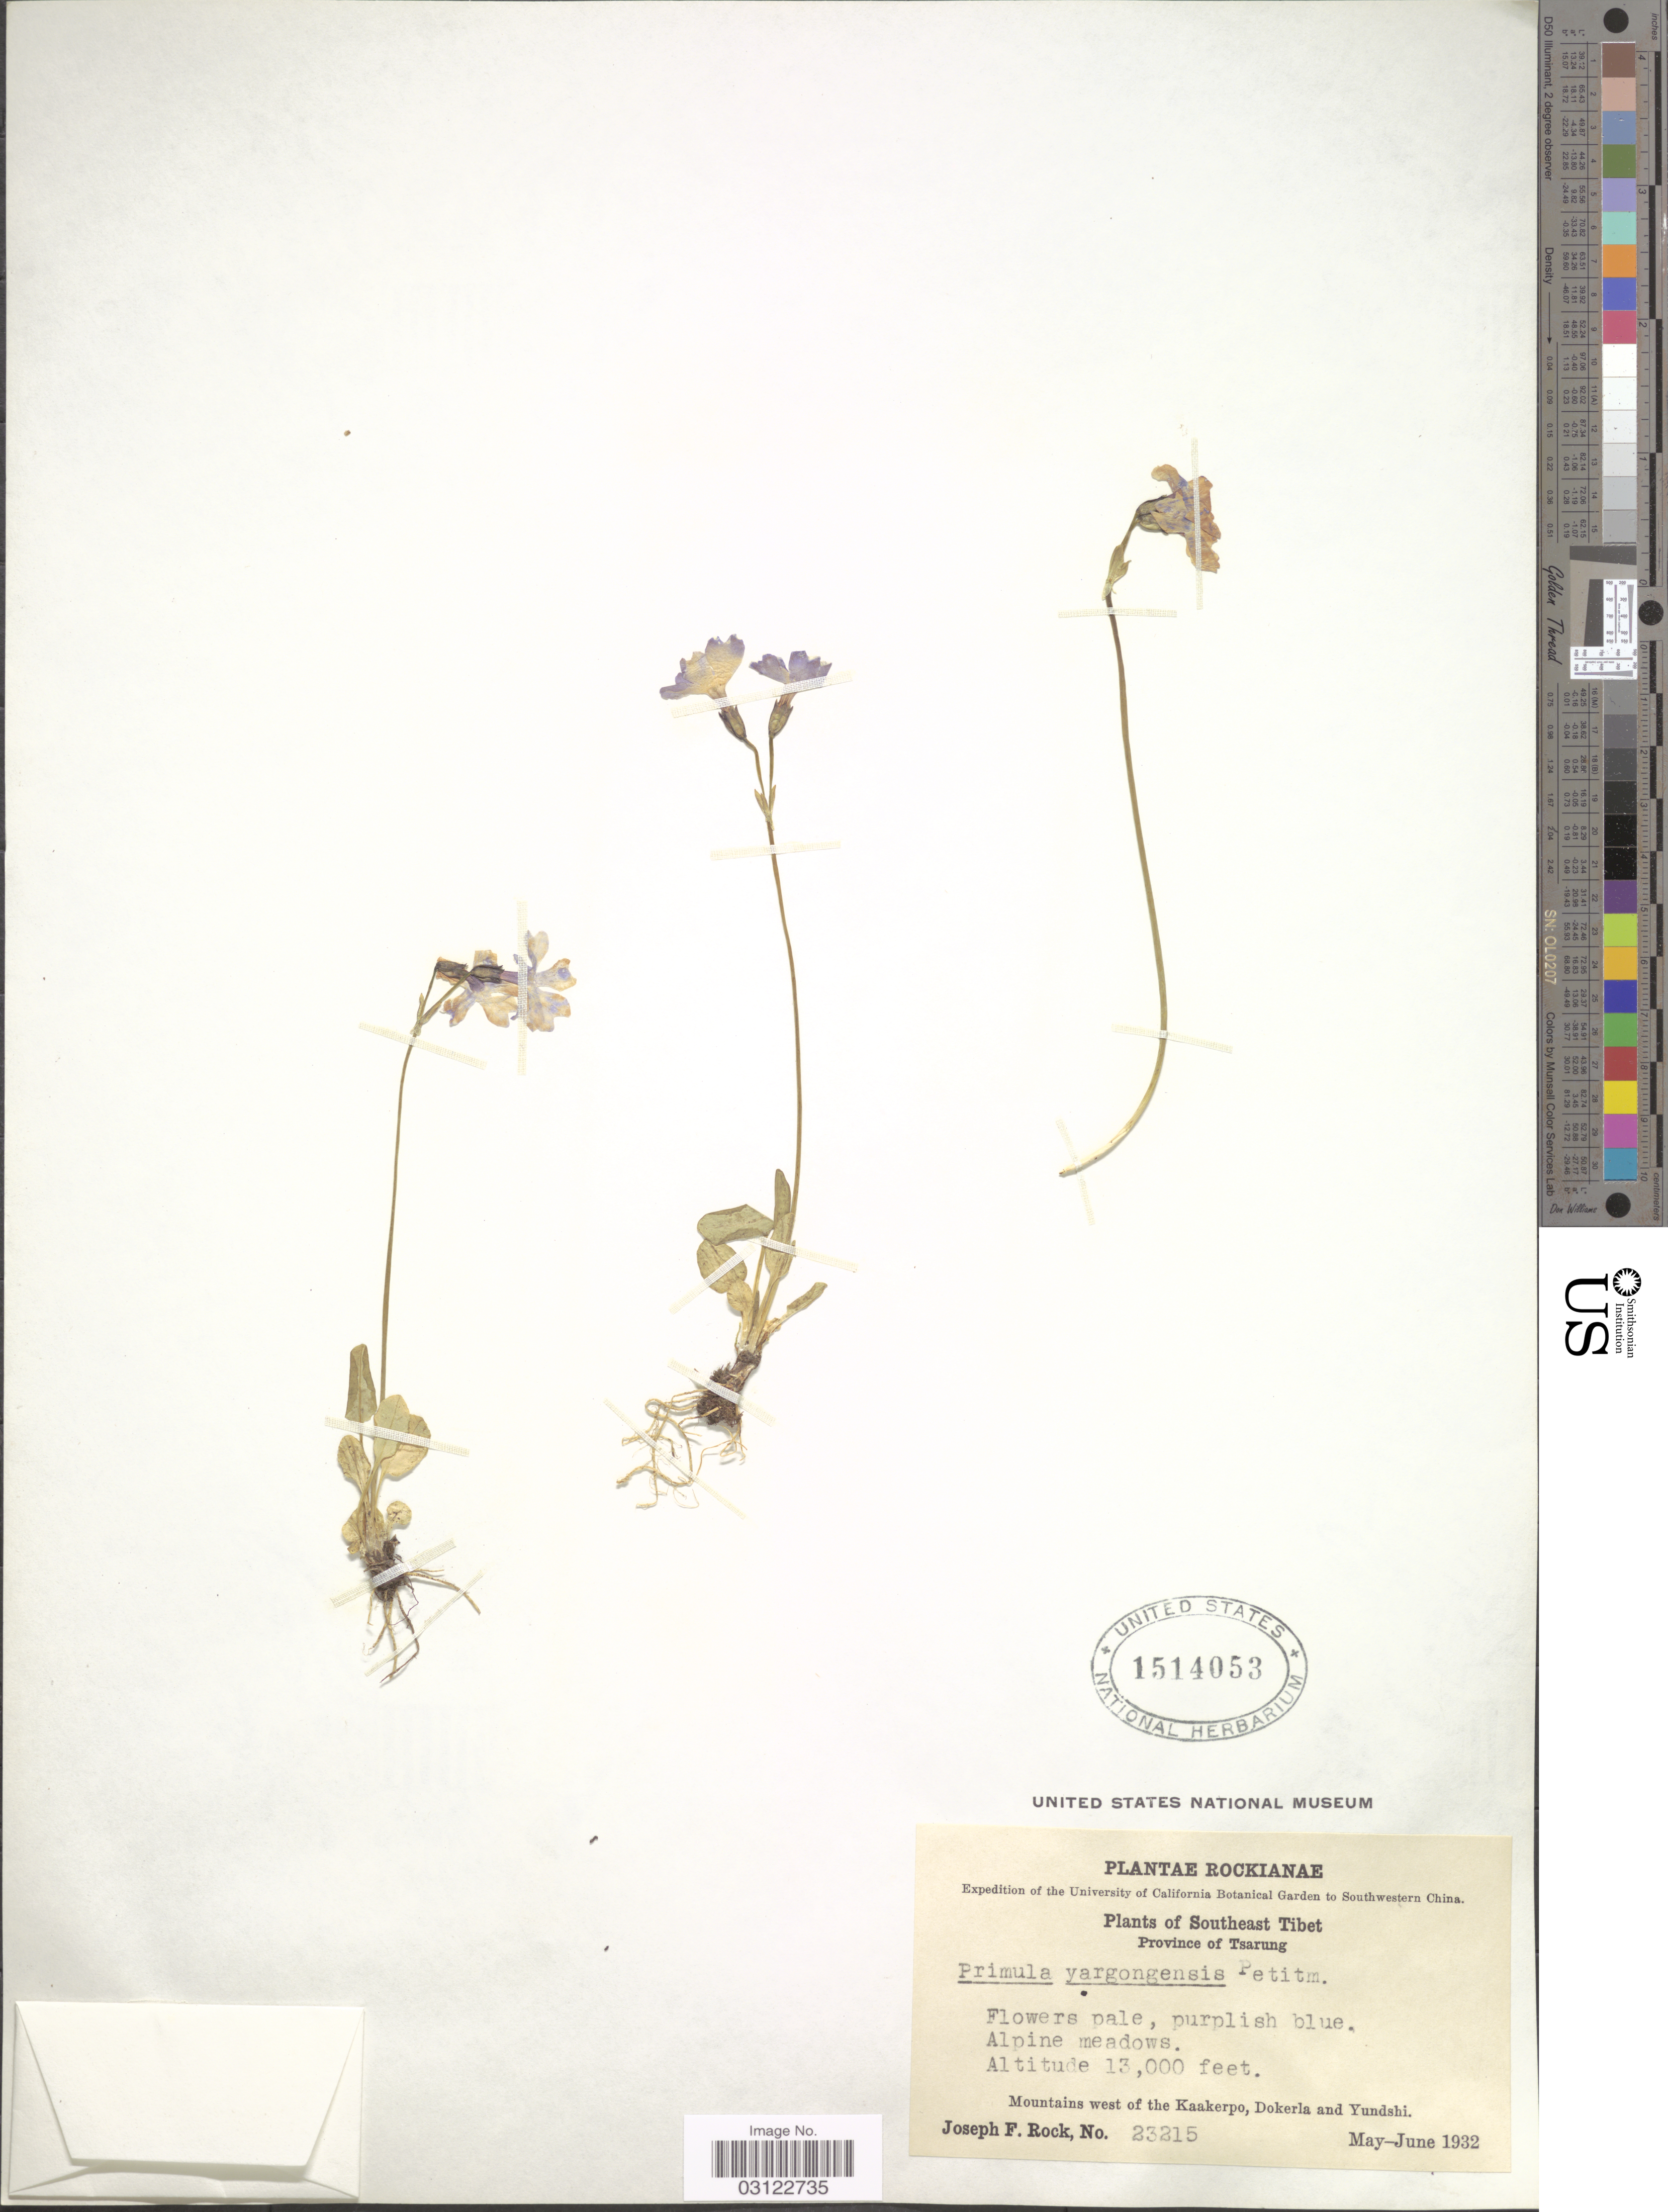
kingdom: Plantae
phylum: Tracheophyta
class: Magnoliopsida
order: Ericales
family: Primulaceae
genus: Primula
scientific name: Primula yargongensis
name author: Petitm.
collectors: J. F. Rock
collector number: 23215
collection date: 1932-05/1932-06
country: China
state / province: Xizang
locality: Southwestern China. Southeast Tibet. Province of Tsarung. Alpine meadows. Mountains west of the Kaakerpo, Dokerla and Yundshi.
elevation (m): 3962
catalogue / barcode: US 1514053